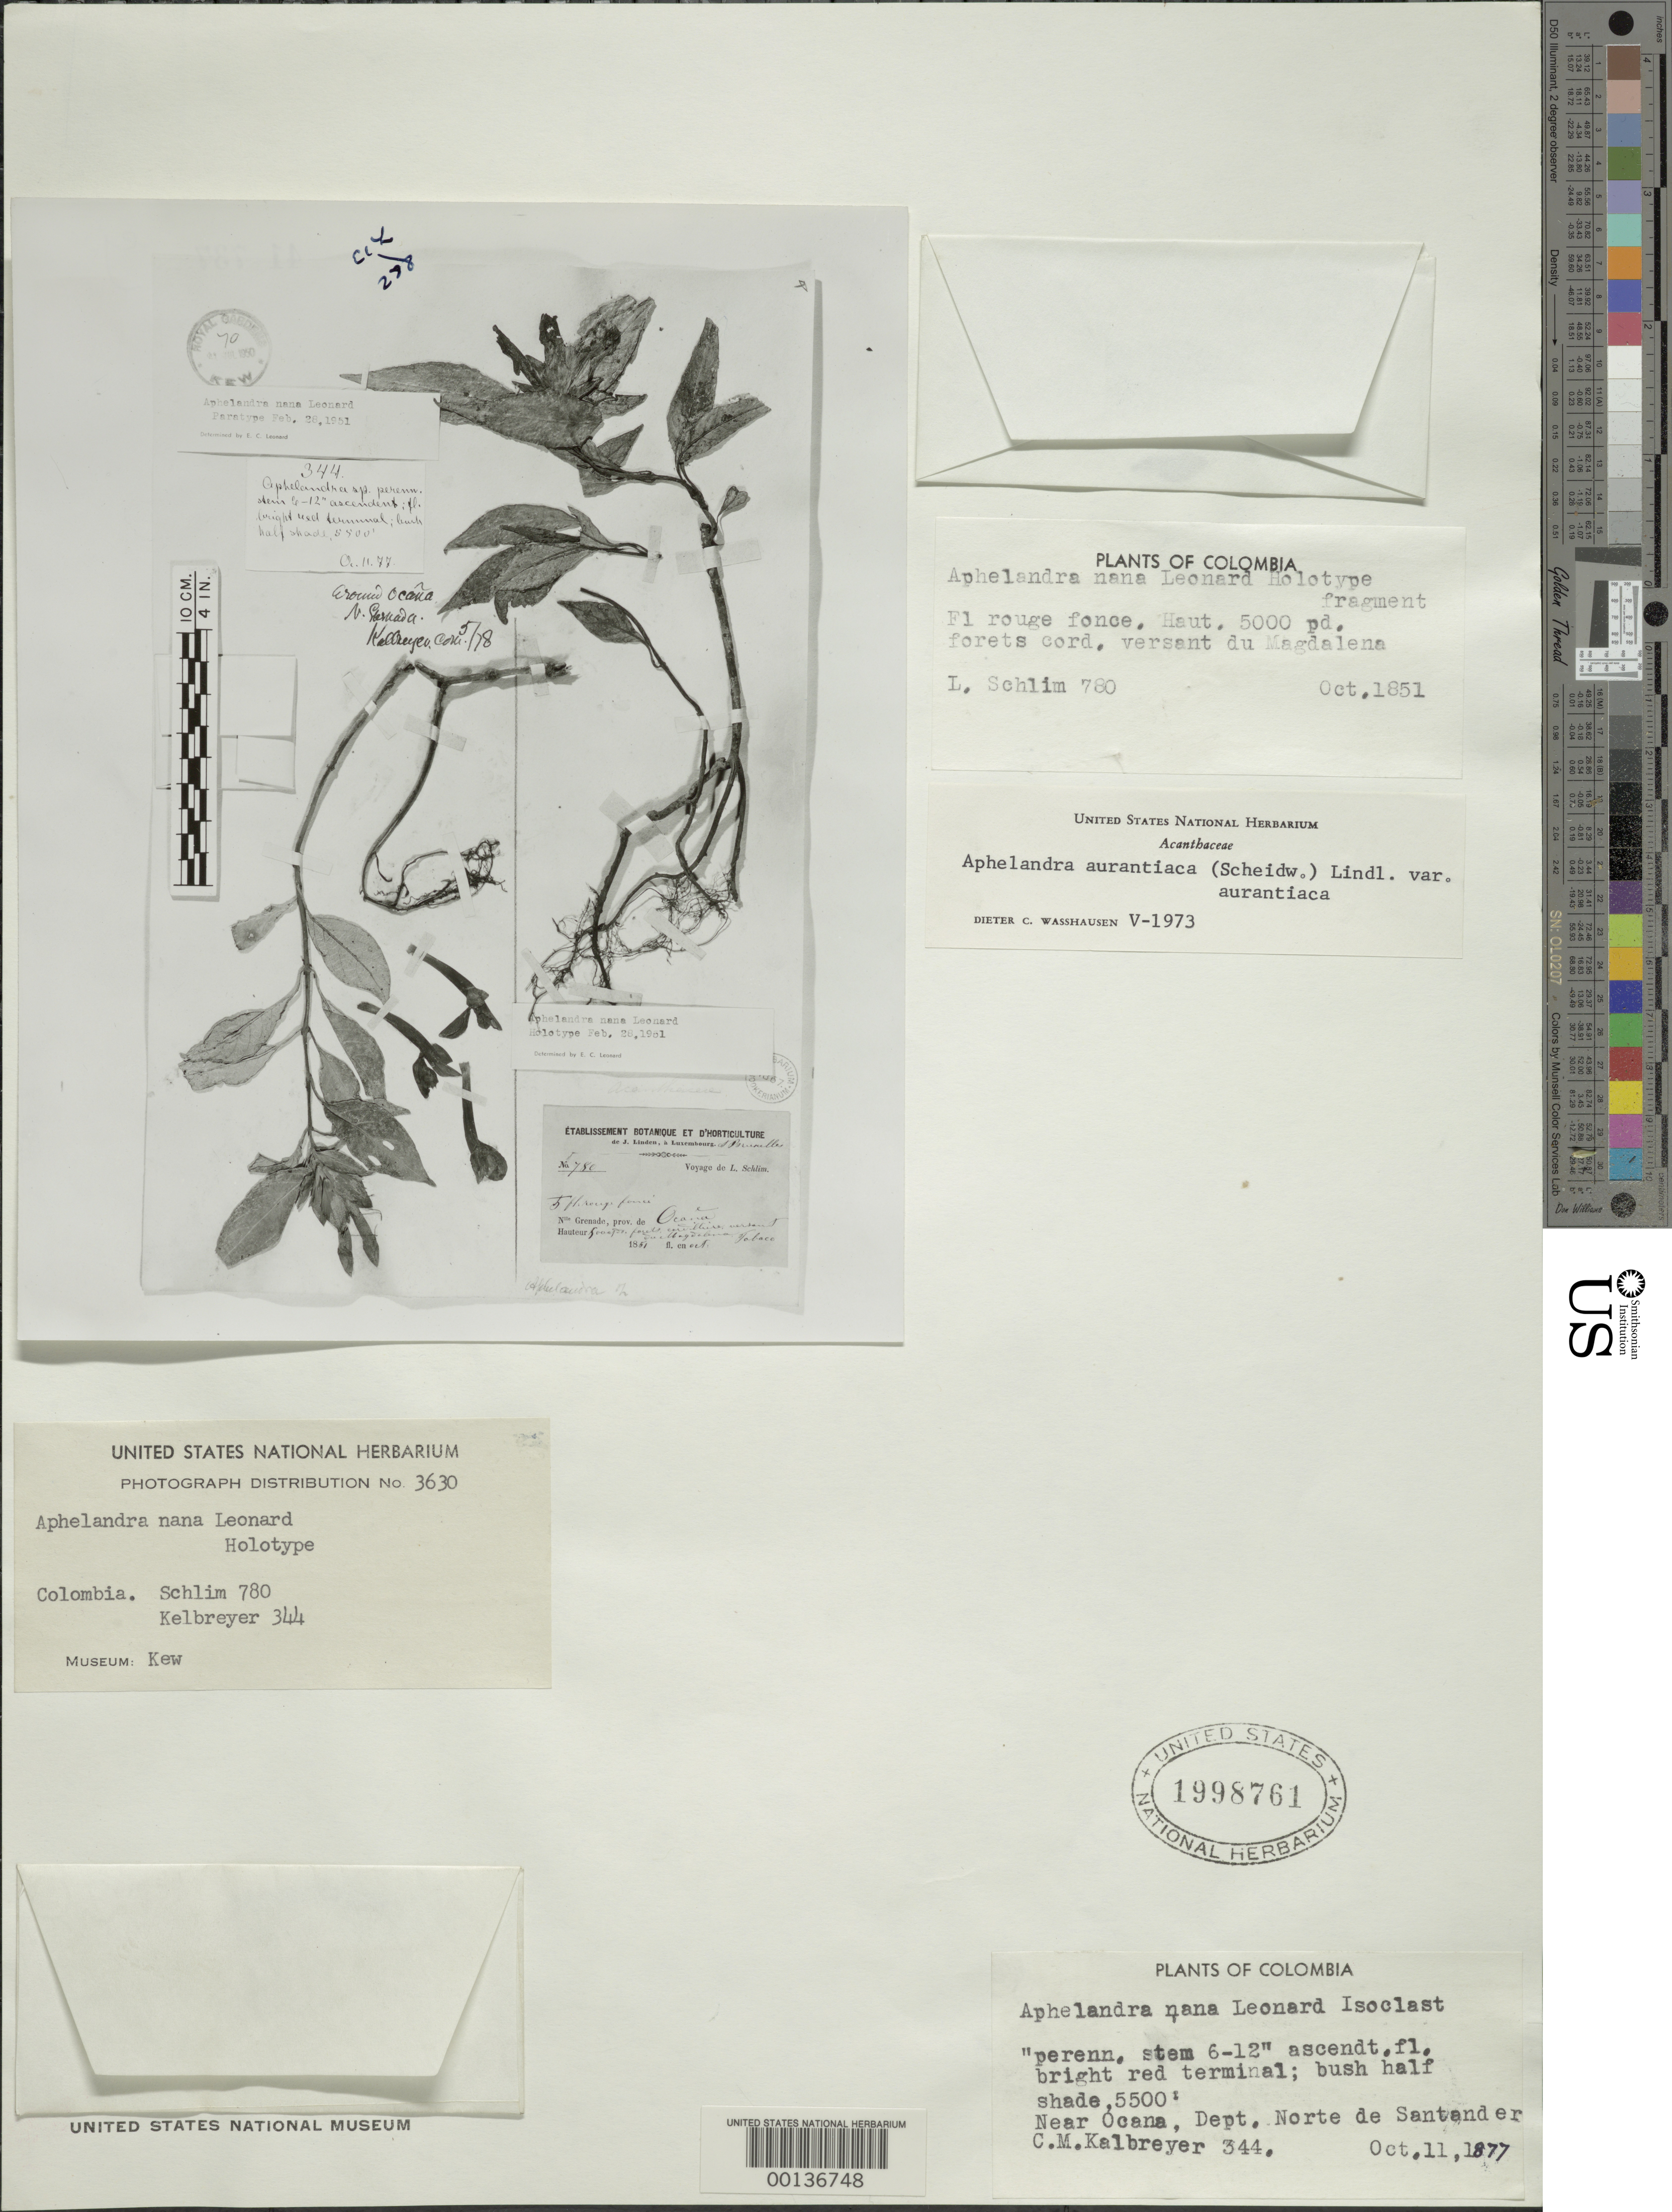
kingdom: Plantae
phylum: Tracheophyta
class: Magnoliopsida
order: Lamiales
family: Acanthaceae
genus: Aphelandra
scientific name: Aphelandra nana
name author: Leonard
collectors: W. Kalbreyer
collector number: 344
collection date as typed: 11 Oct 1877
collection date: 1877-10-11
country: Colombia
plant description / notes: Paratype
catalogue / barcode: US 1998761